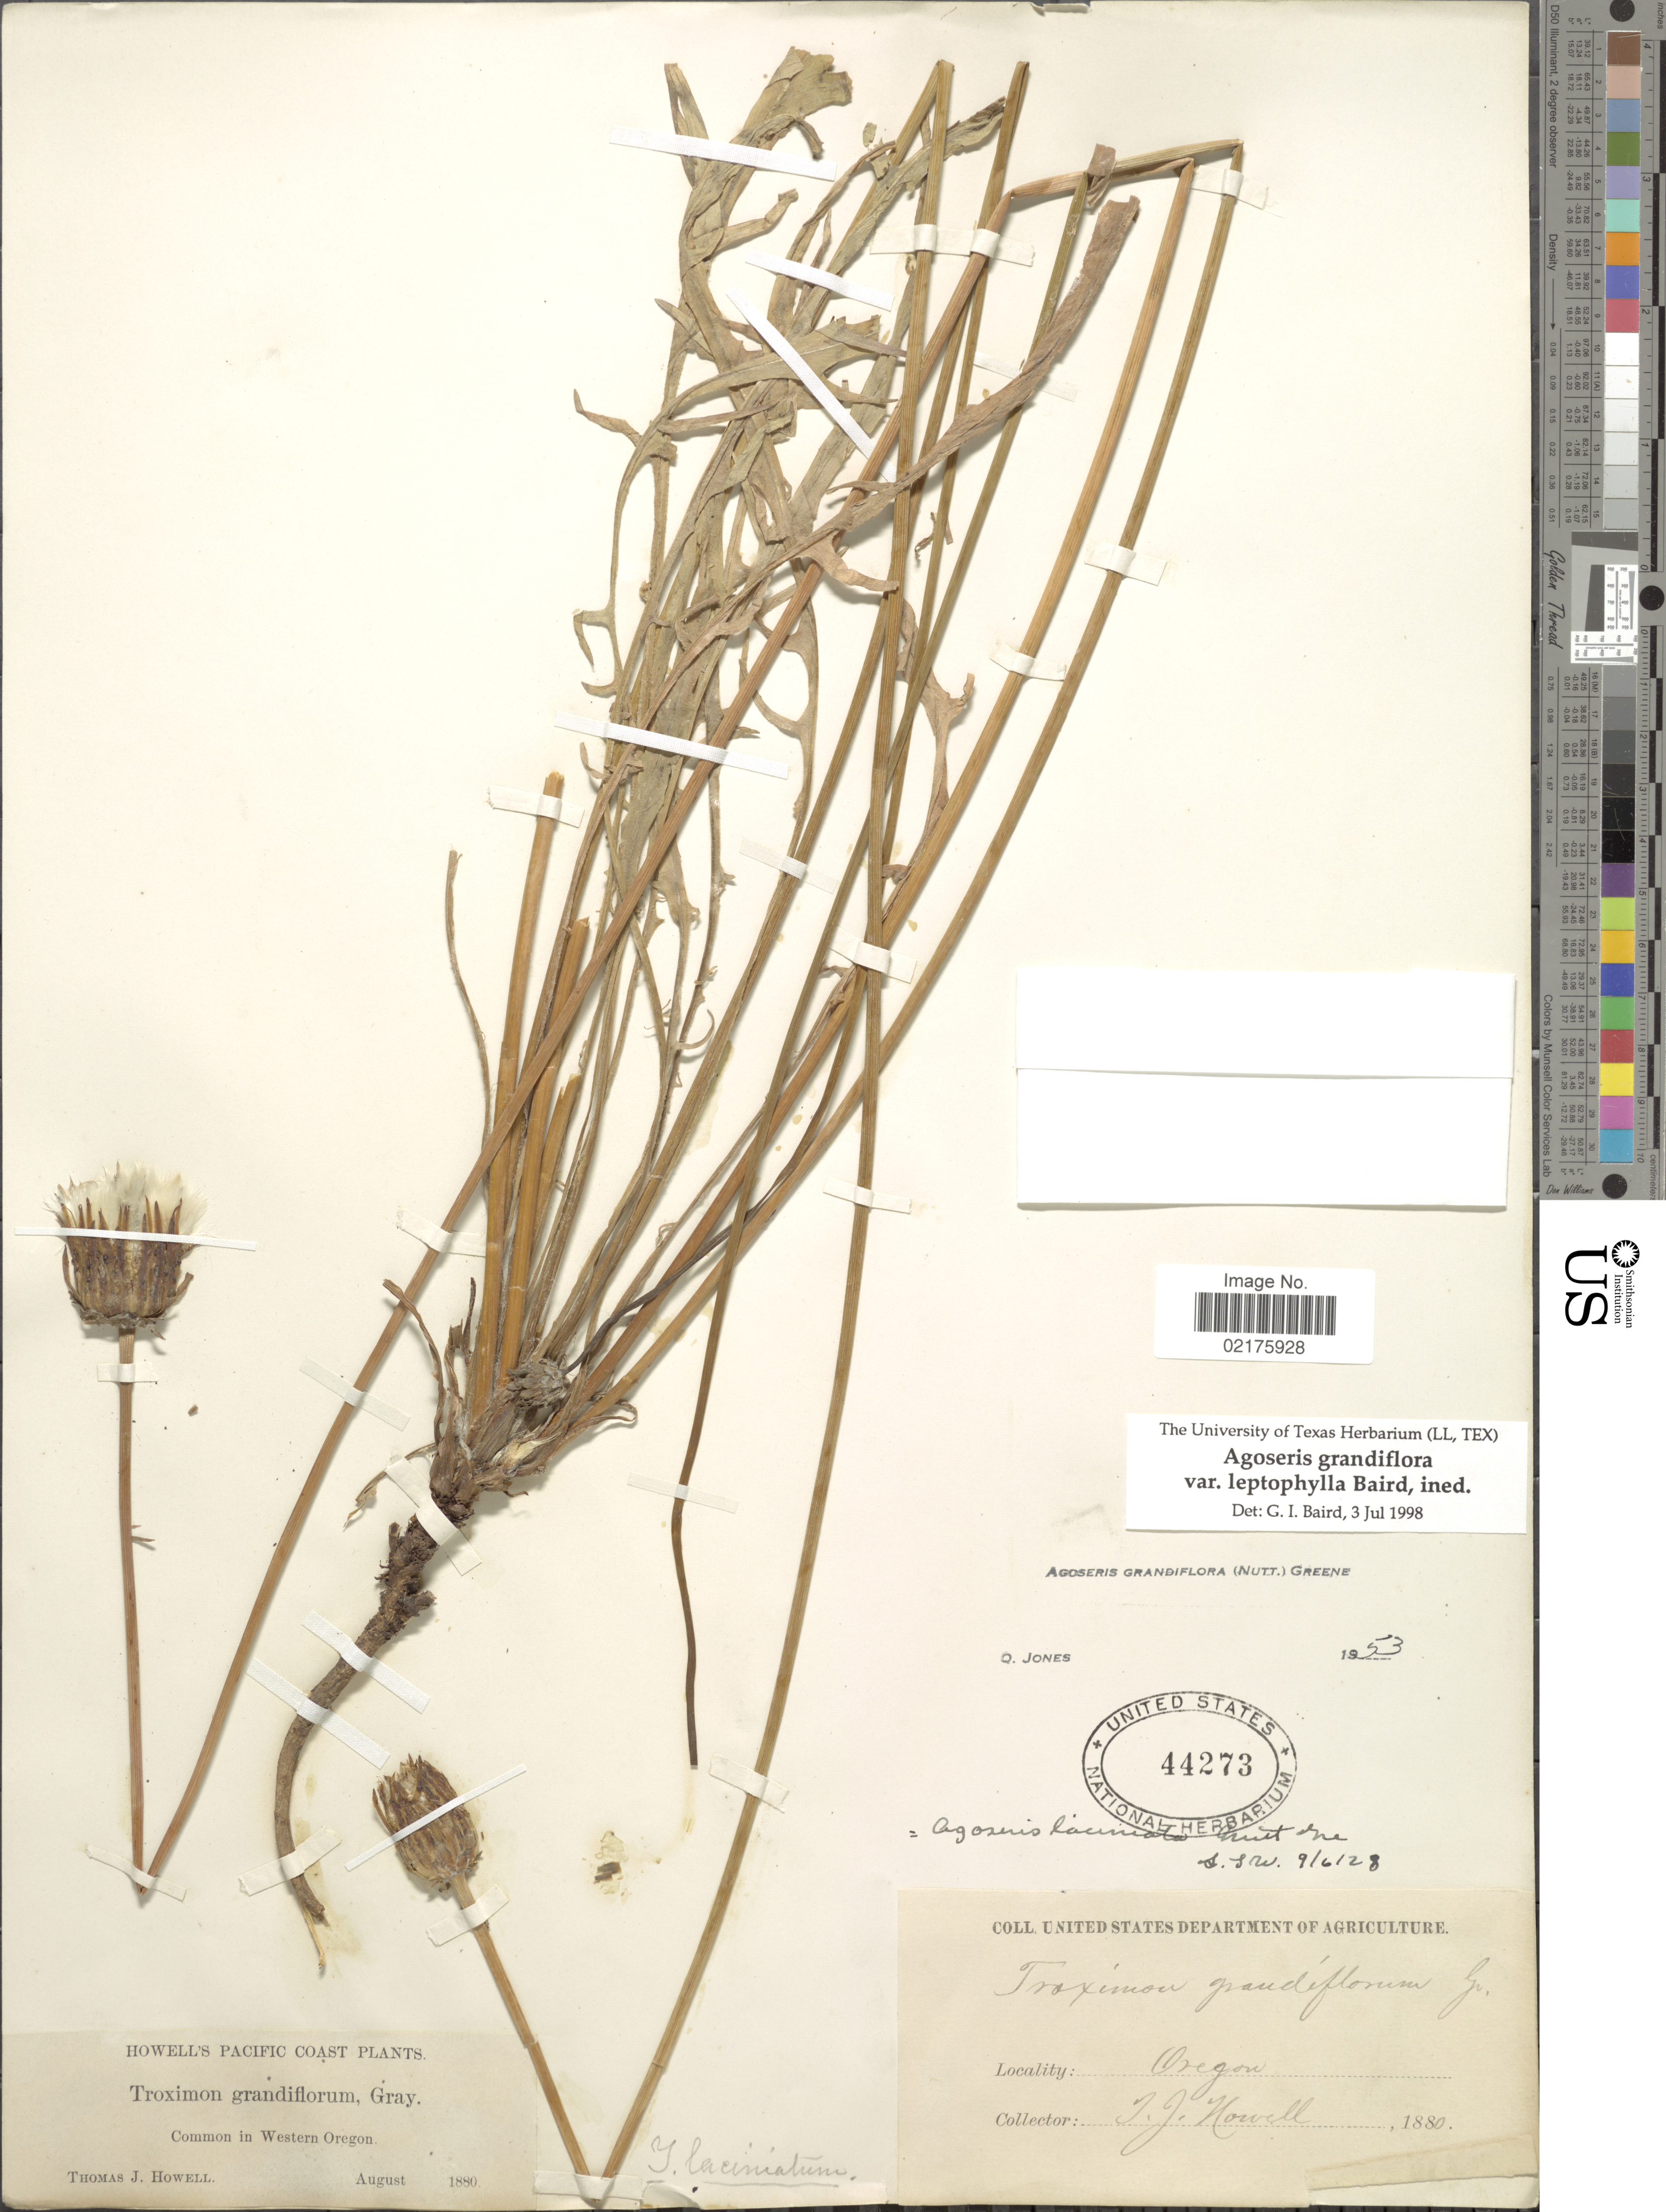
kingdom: Plantae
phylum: Tracheophyta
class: Magnoliopsida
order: Asterales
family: Asteraceae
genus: Agoseris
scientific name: Agoseris grandiflora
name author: (Nutt.) Greene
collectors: T. J. Howell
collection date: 1880-08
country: United States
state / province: Oregon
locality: Pacific Coast, Common in Western Oregon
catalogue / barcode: US 44273